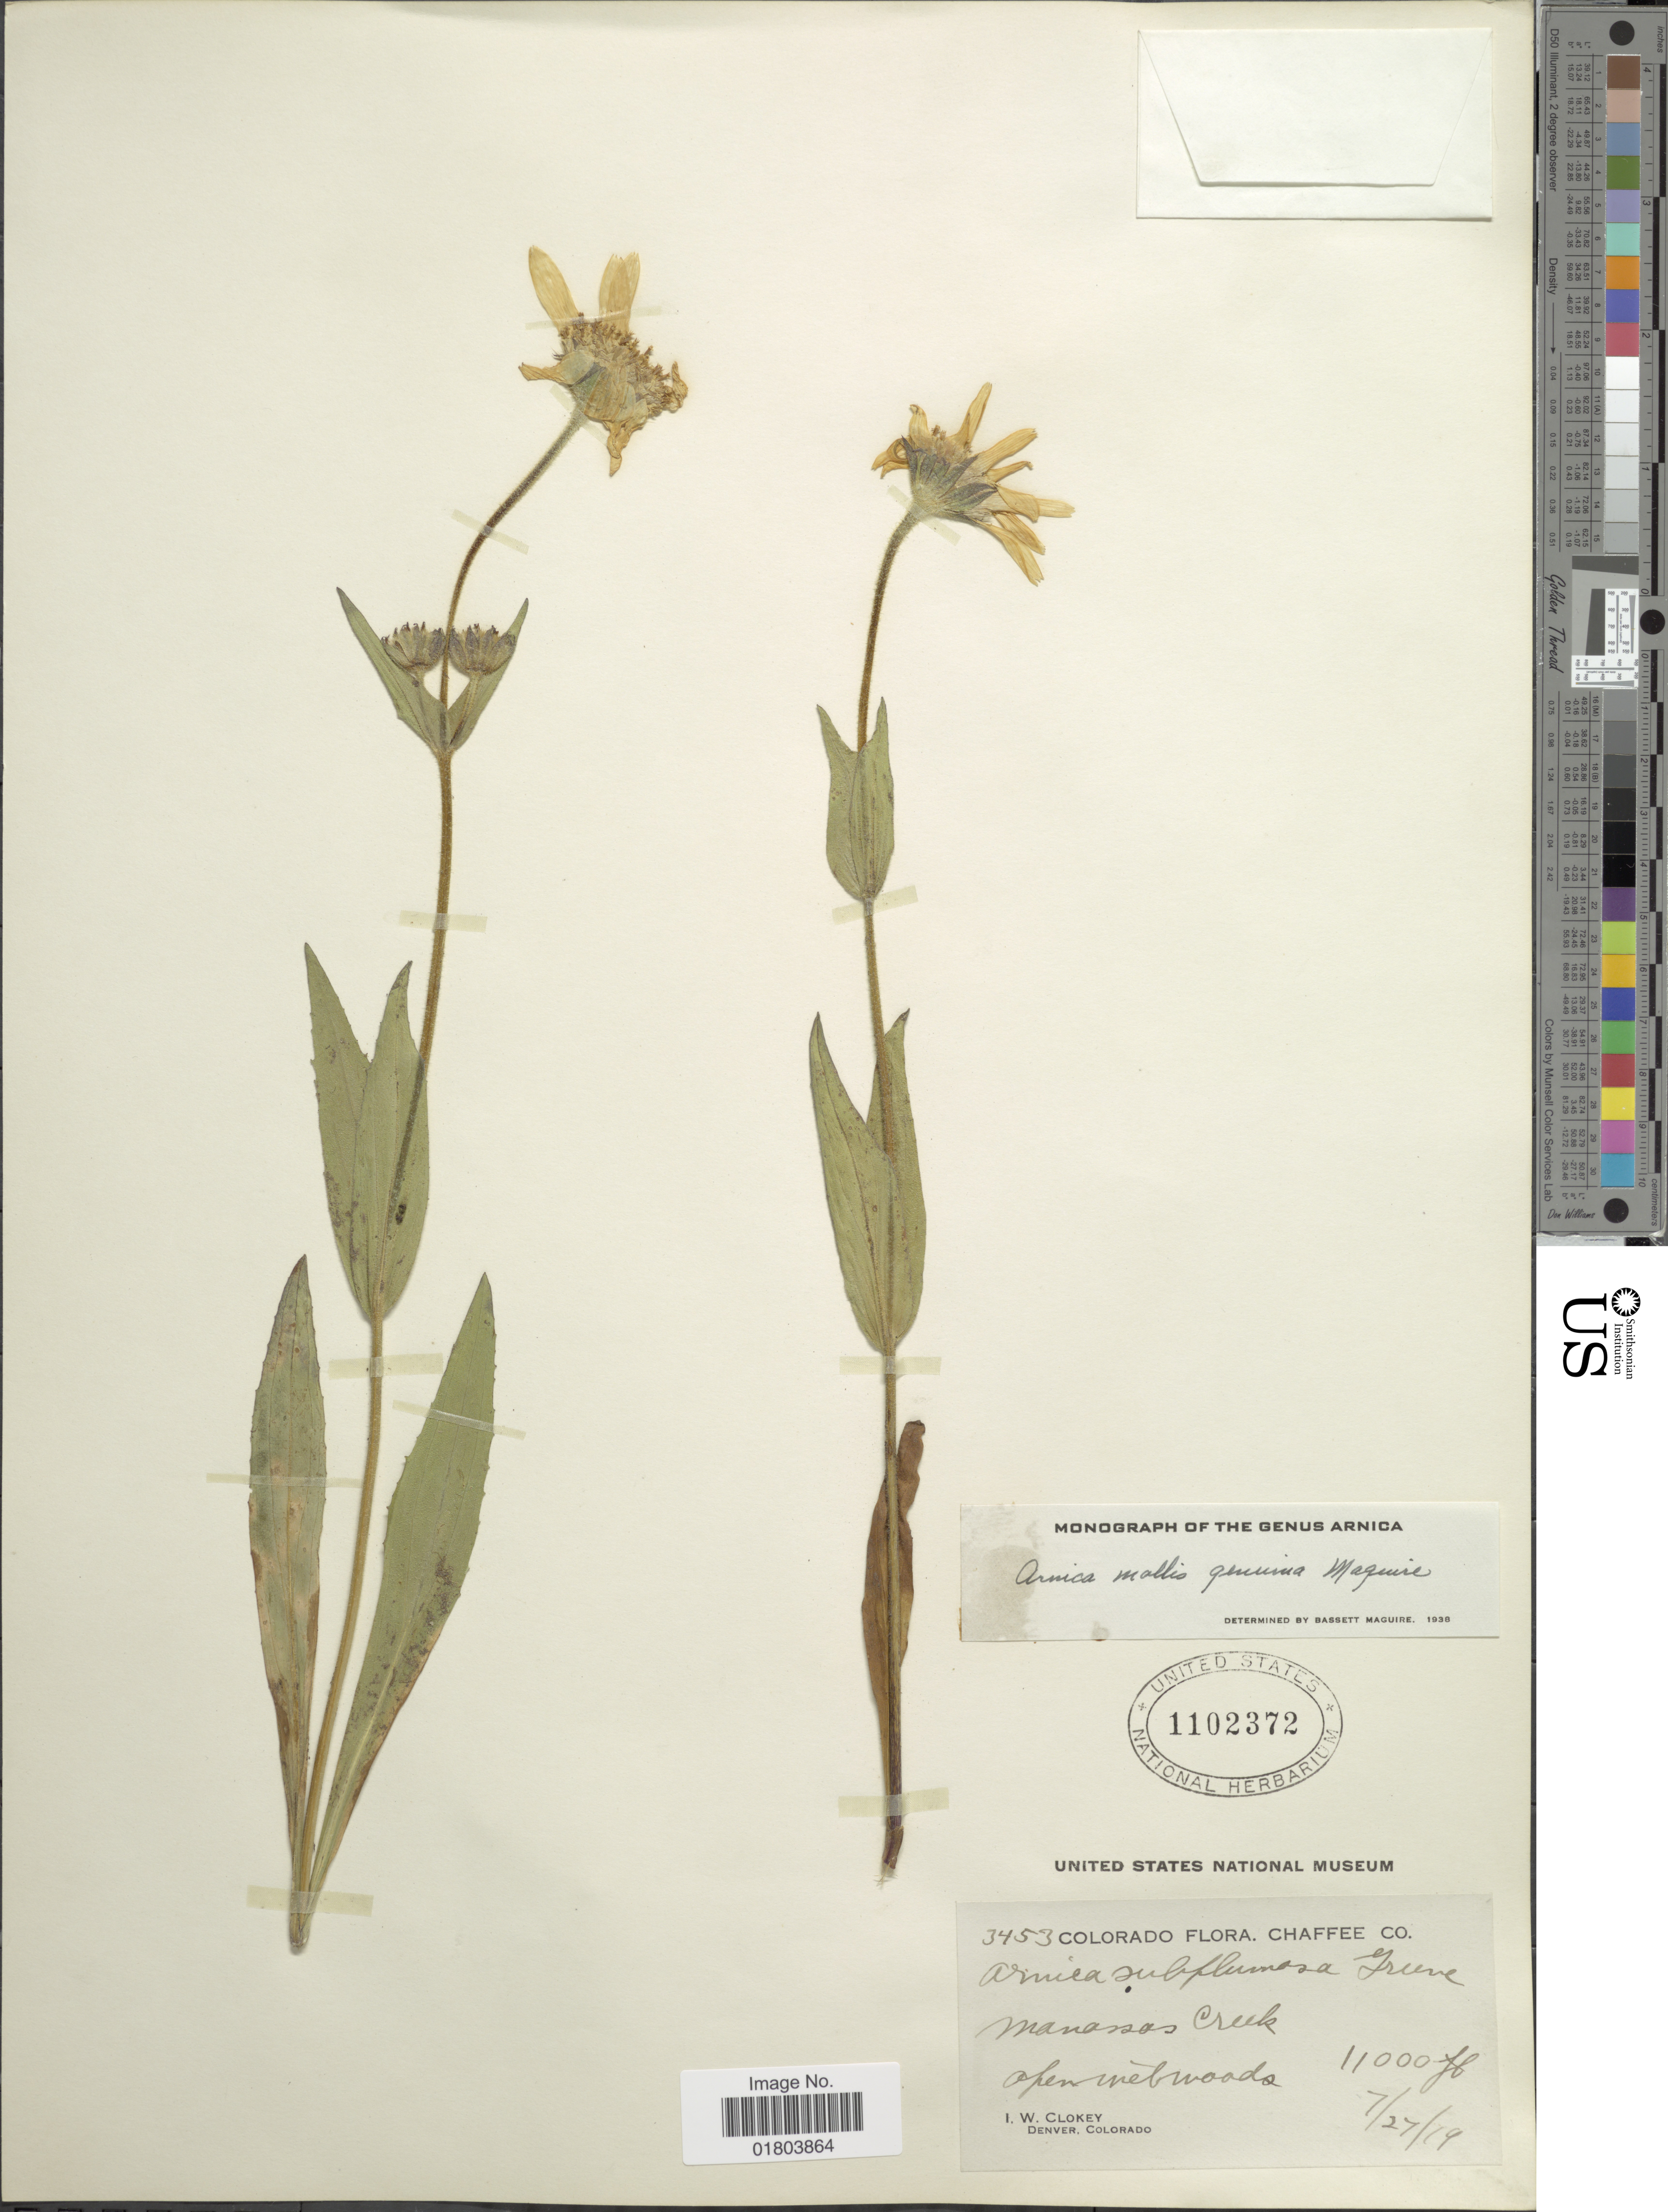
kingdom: Plantae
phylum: Tracheophyta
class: Magnoliopsida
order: Asterales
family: Asteraceae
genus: Arnica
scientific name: Arnica mollis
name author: Hook.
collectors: I. W. Clokey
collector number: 3453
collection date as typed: Transcribed d/m/y: 27/7/19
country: United States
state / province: Colorado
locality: Chaffee Co, Manassas Creek, open wet woods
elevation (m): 3353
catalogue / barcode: US 1102372